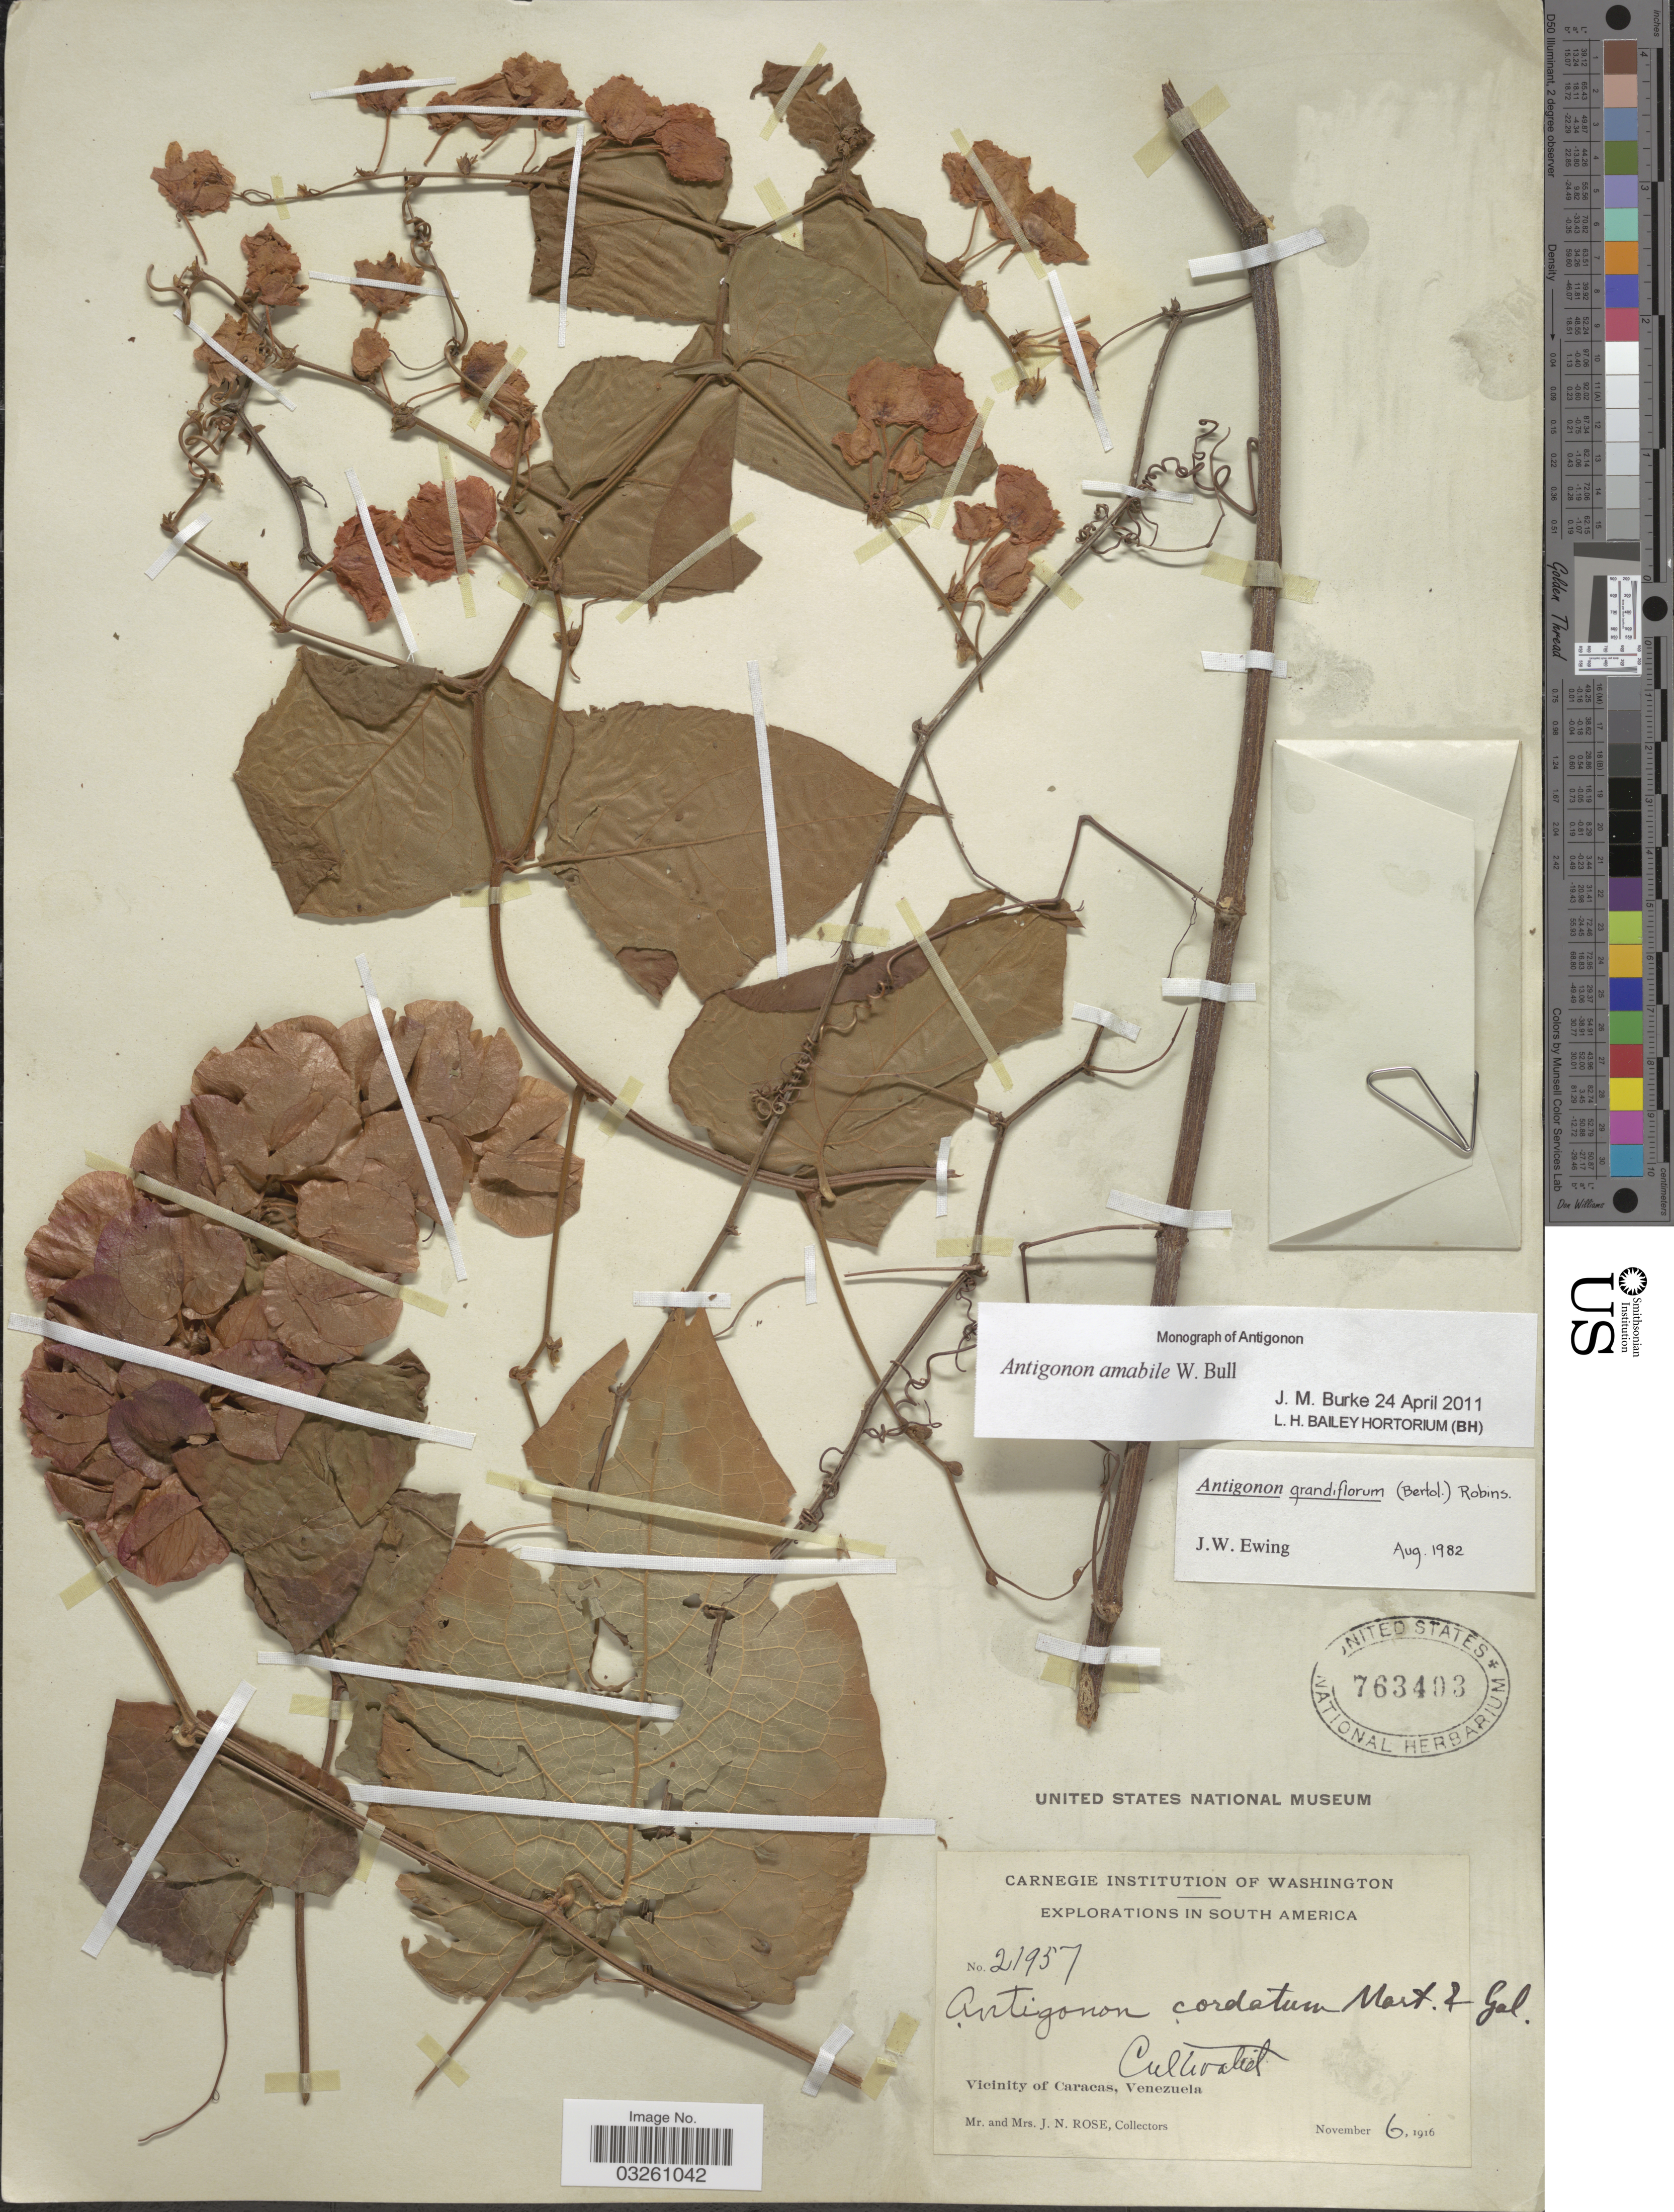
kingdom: Plantae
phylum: Tracheophyta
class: Magnoliopsida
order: Caryophyllales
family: Polygonaceae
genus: Antigonon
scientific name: Antigonon amabile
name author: W. Bull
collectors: J. N. Rose & L. B. Rose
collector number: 21957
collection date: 1916-11-06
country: Venezuela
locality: Vicinity of Caracas.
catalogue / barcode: US 763403